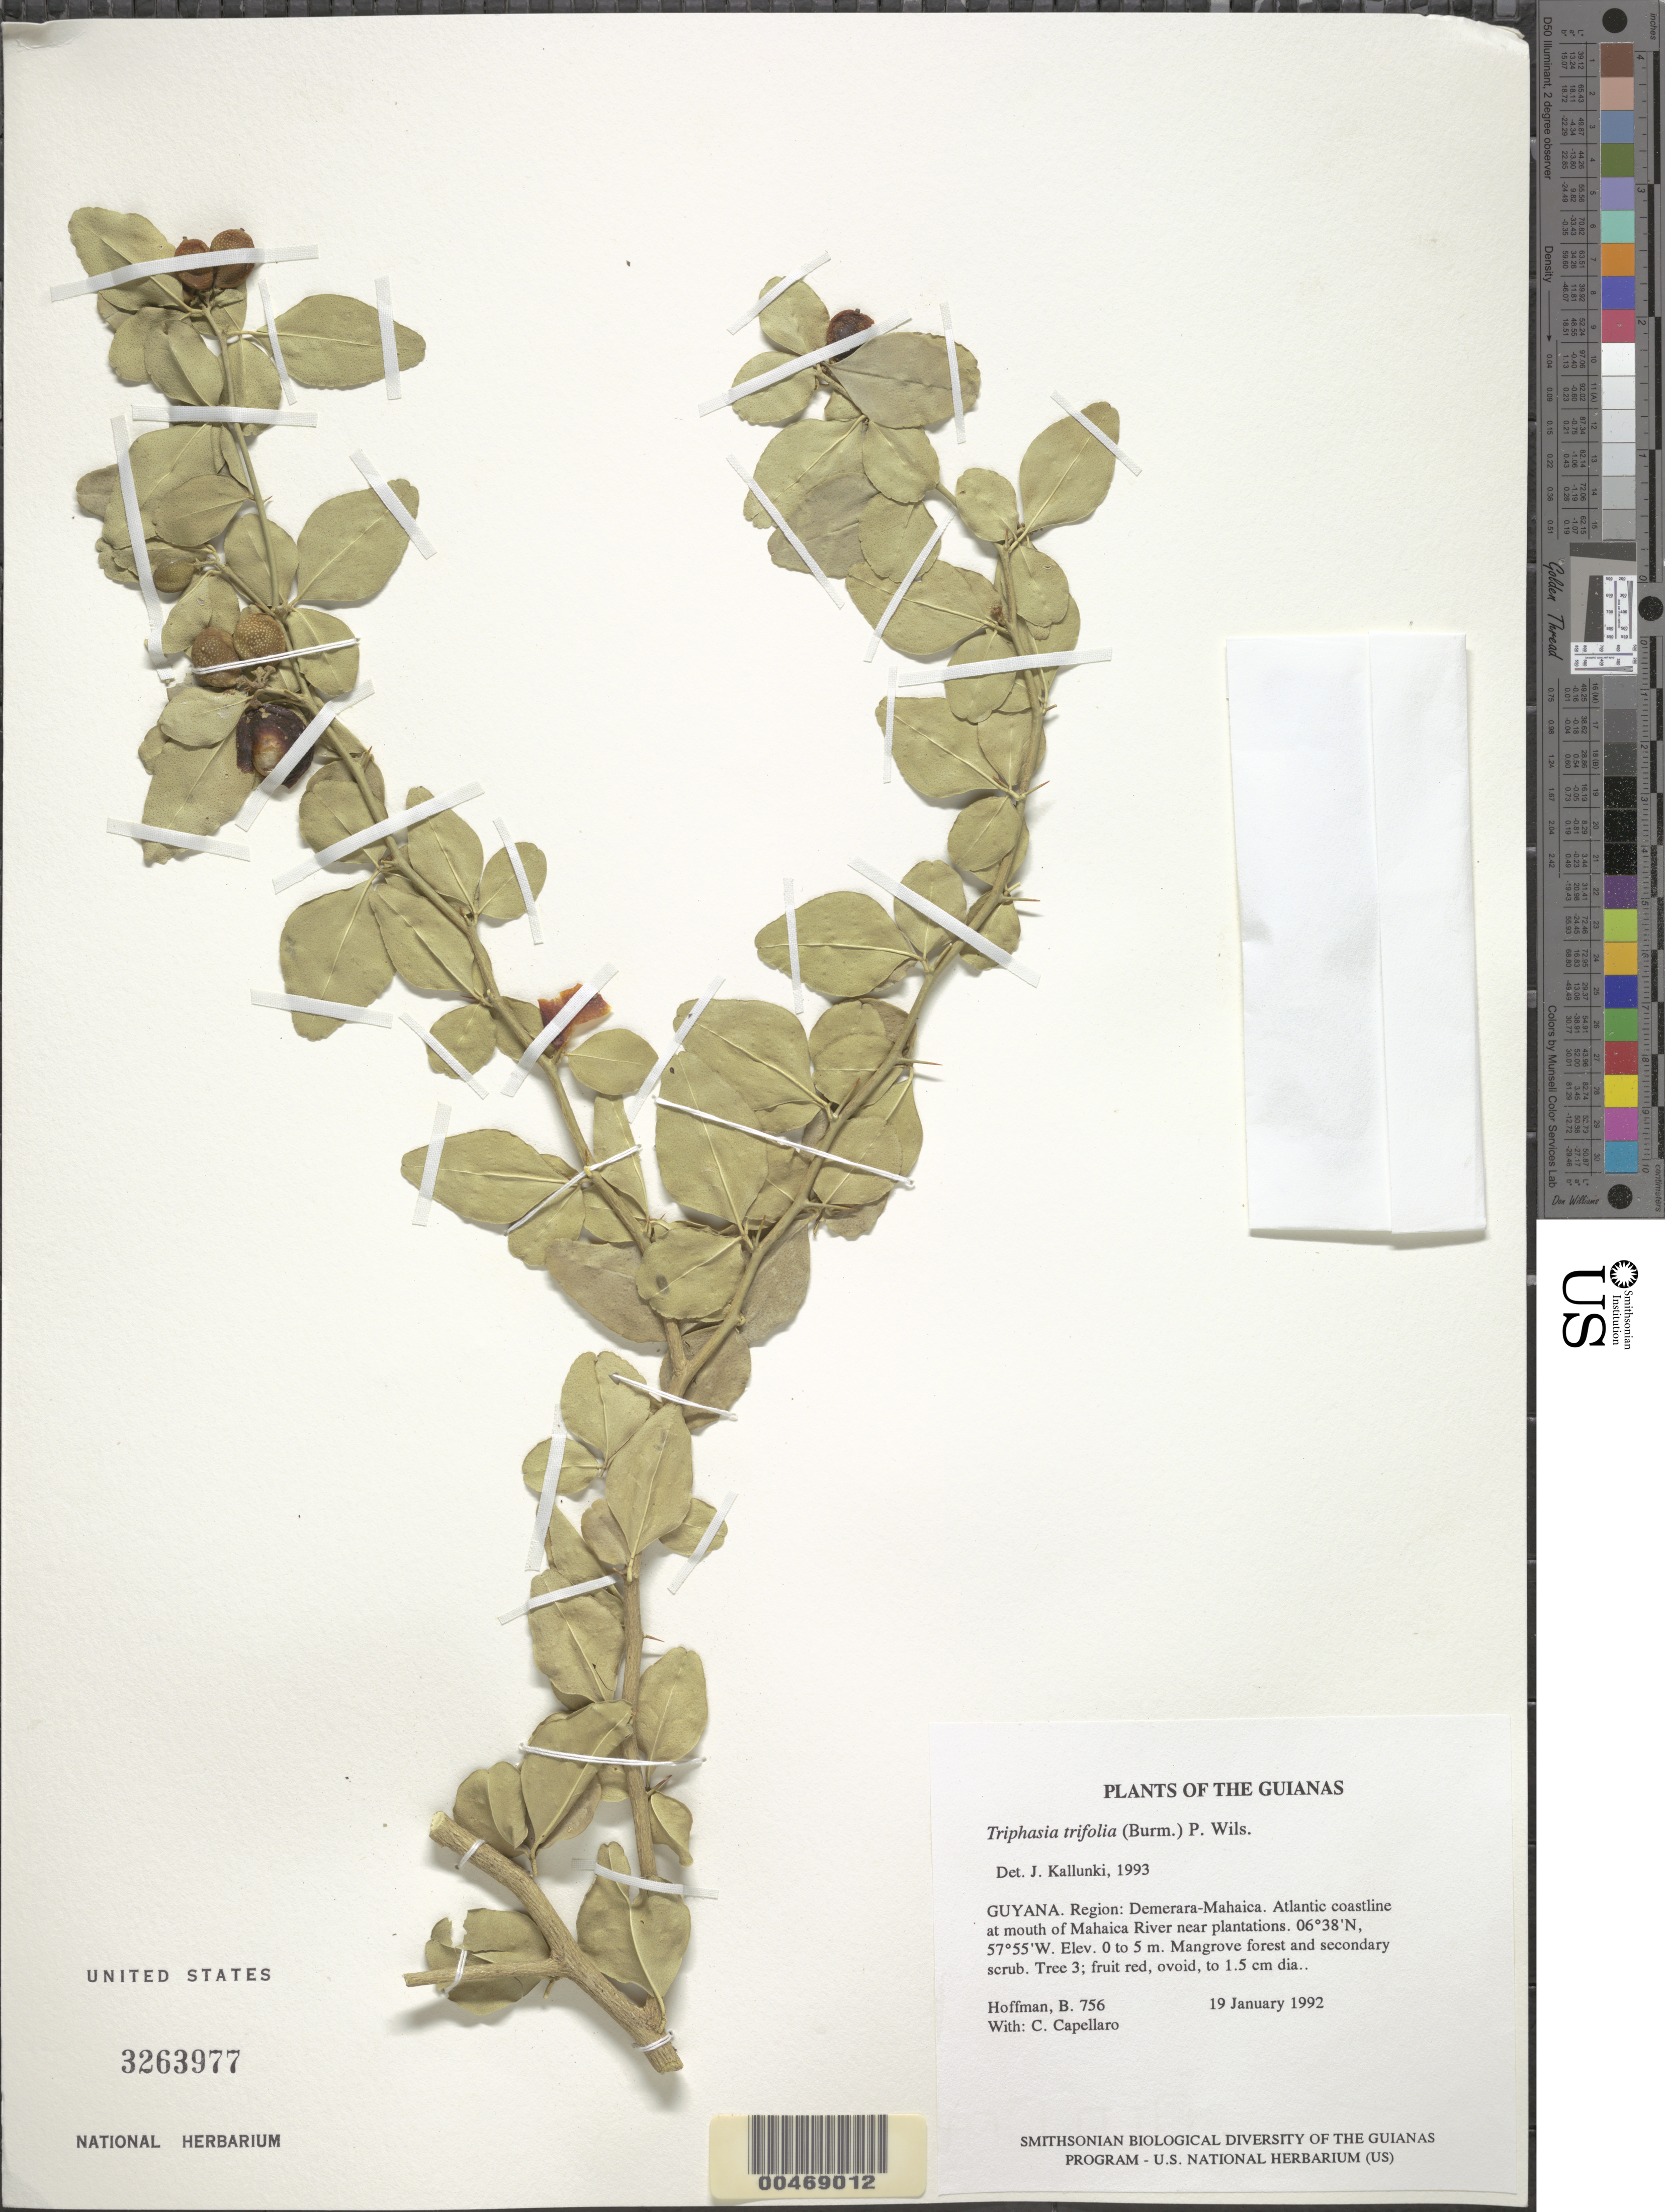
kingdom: Plantae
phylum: Tracheophyta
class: Magnoliopsida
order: Sapindales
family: Rutaceae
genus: Triphasia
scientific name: Triphasia trifolia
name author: (Burm. f.) P. Wilson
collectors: B. Hoffman & C. Capellaro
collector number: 756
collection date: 1992-01-19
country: Guyana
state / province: Demerara-Mahaica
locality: Region: Demerara-Mahaica. Atlantic coastline at mouth of Mahaica River near plantations.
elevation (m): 0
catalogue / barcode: US 3263977